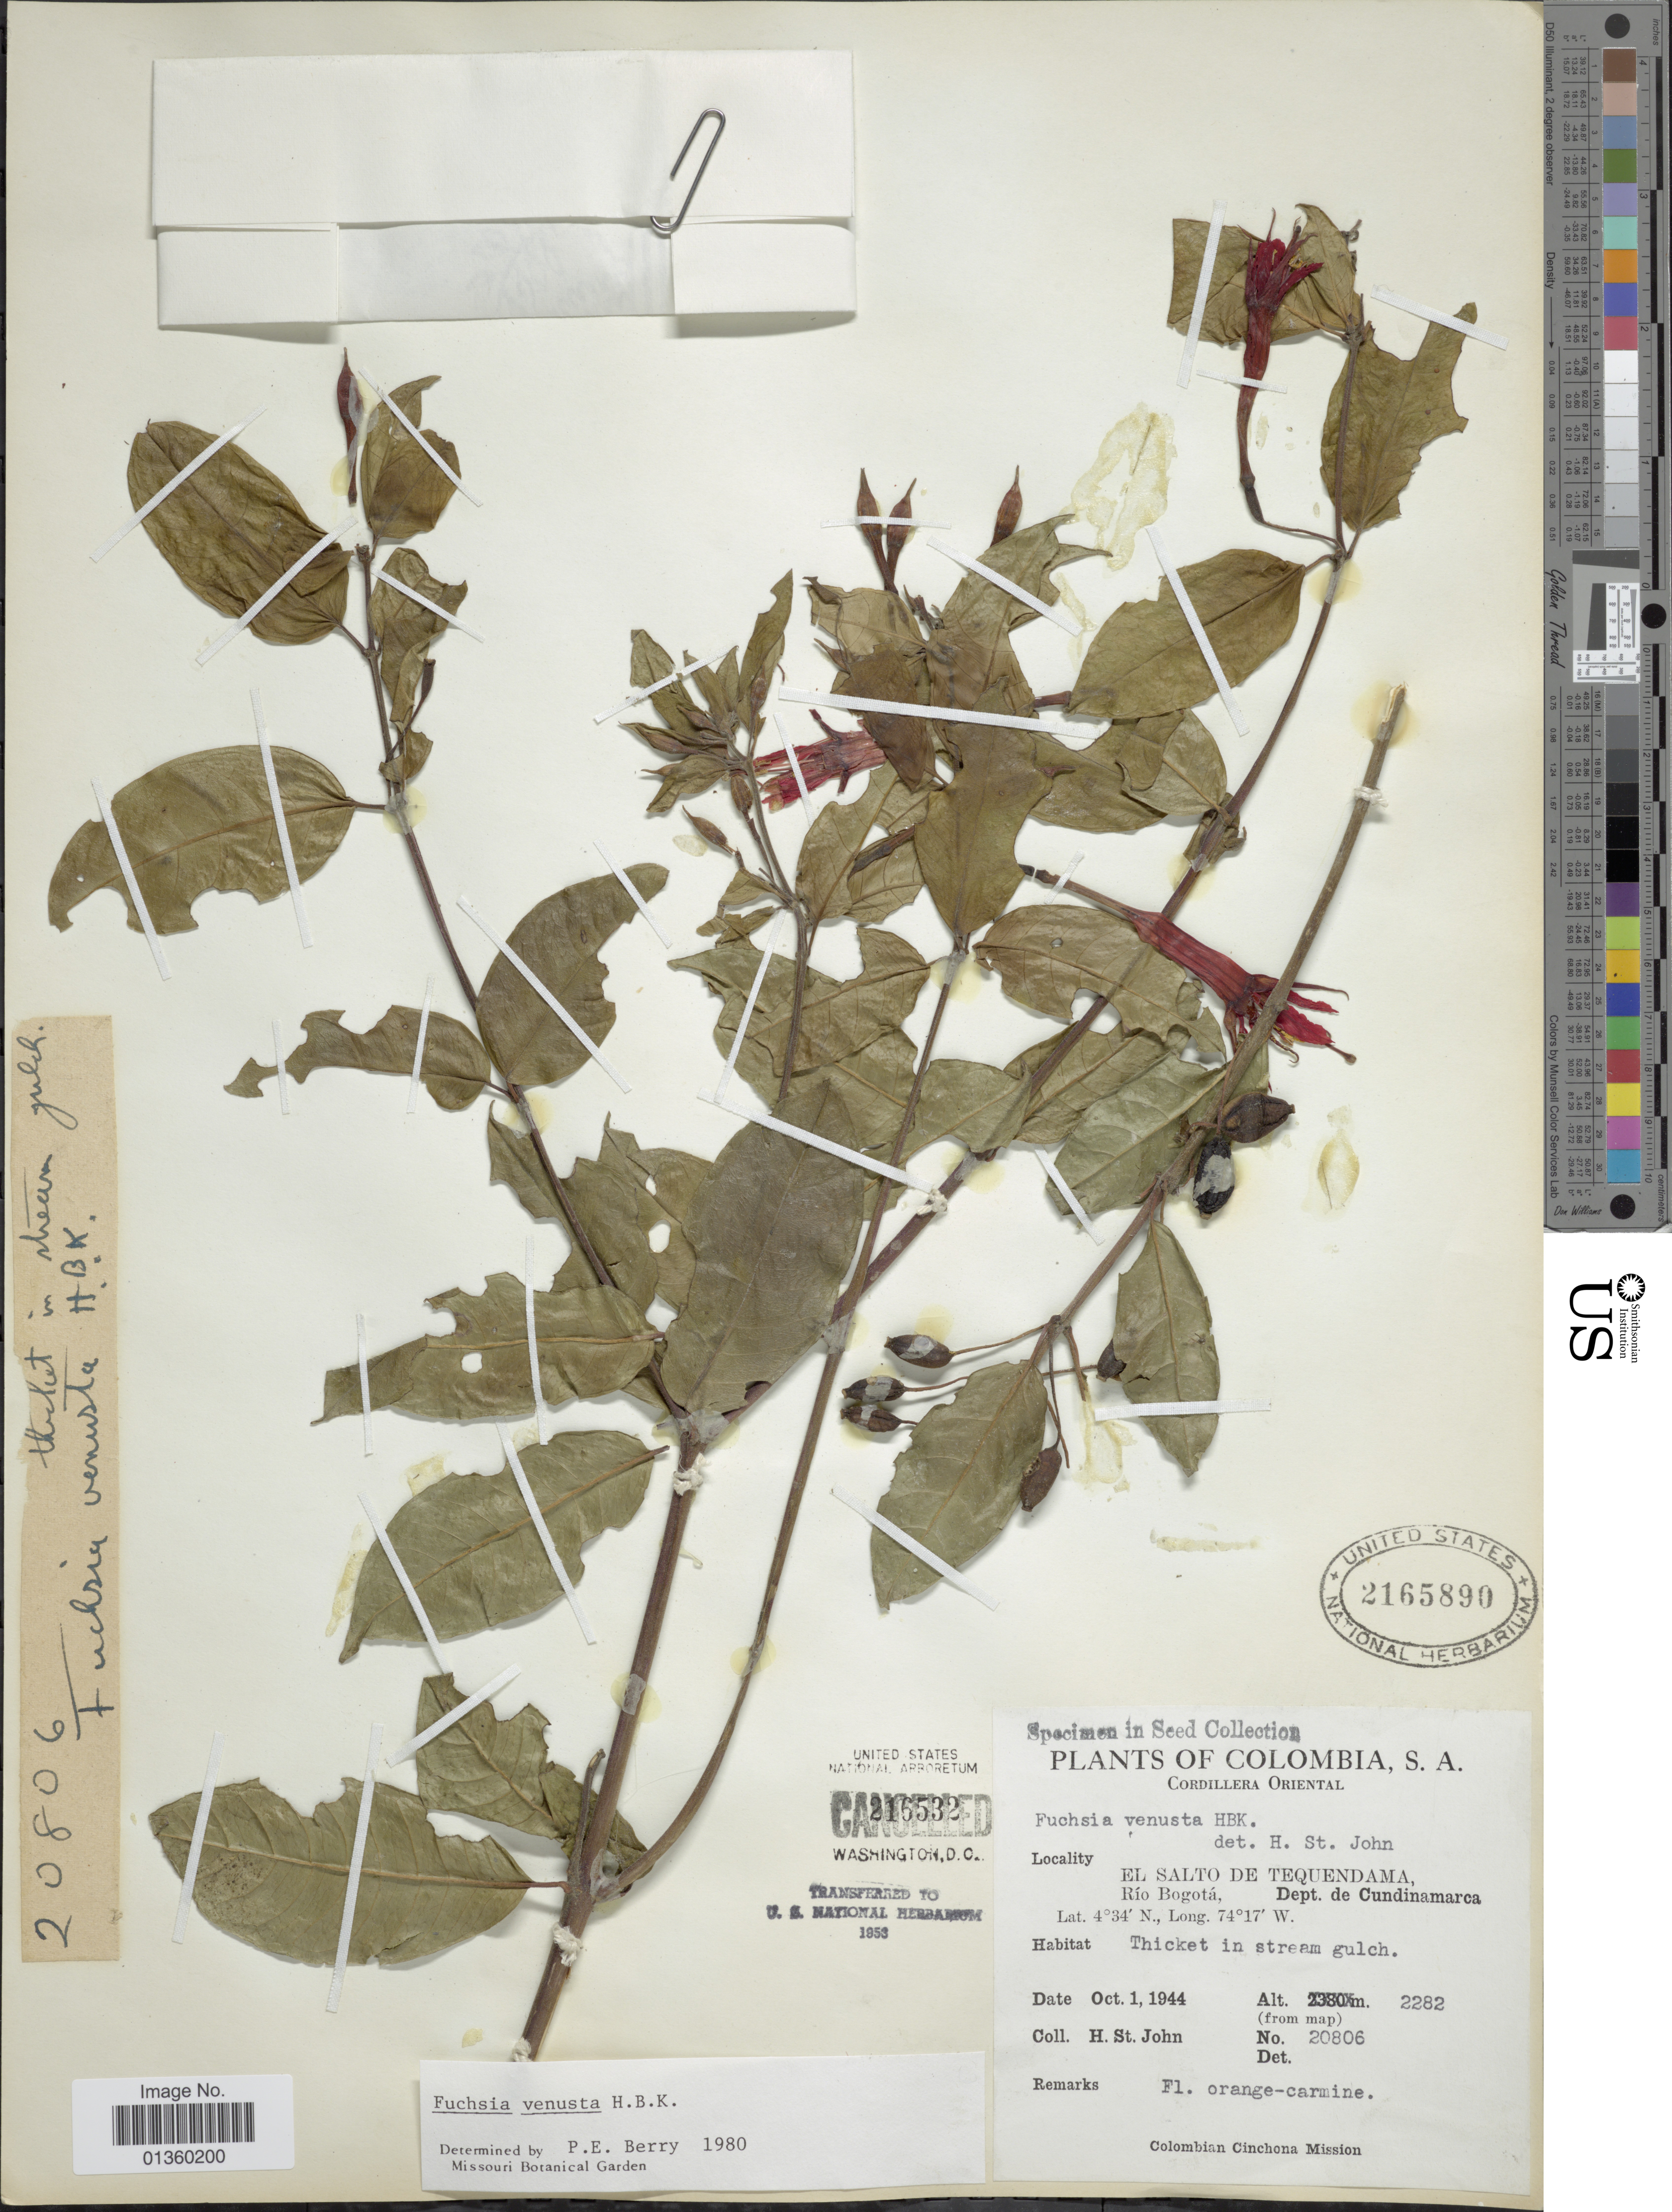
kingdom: Plantae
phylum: Tracheophyta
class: Magnoliopsida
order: Myrtales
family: Onagraceae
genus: Fuchsia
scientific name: Fuchsia venusta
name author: Kunth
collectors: H. St. John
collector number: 20806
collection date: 1944-10-01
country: Colombia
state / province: Cundinamarca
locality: Cordillera Oriental, El Salto de Tequendama, Río Bogotá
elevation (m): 2282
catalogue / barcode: US 2165890